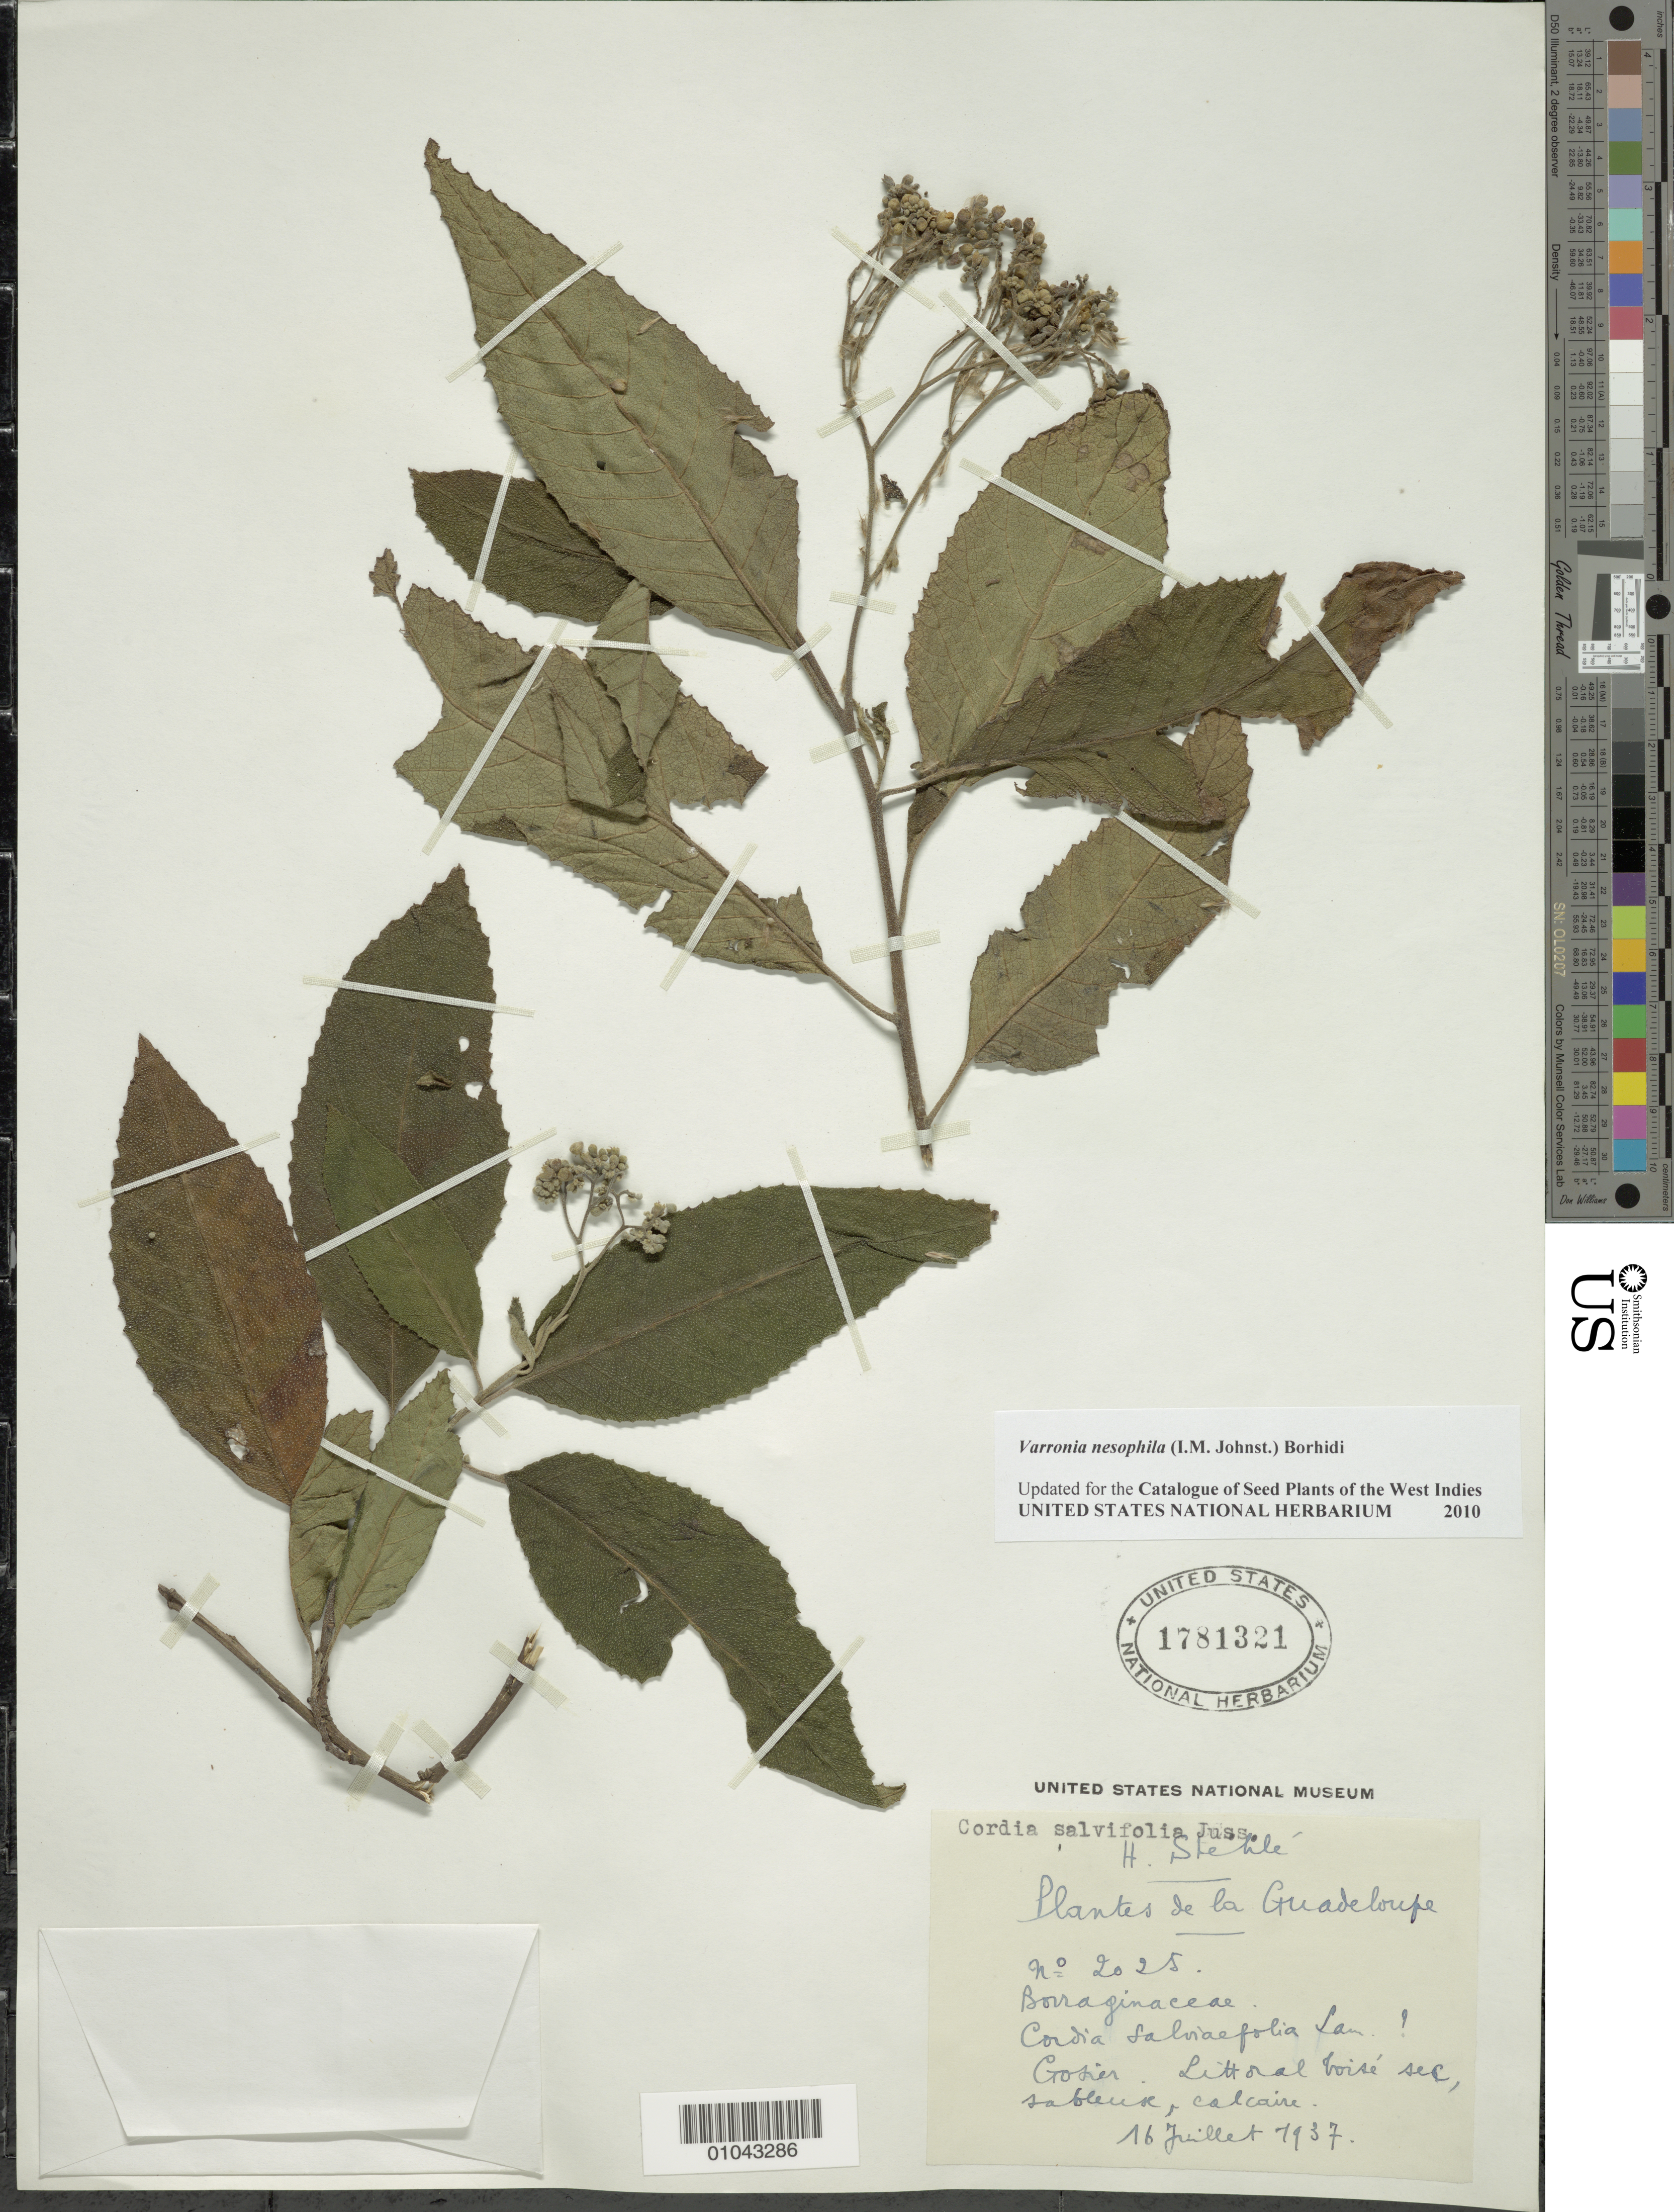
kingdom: Plantae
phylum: Tracheophyta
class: Magnoliopsida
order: Boraginales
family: Cordiaceae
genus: Varronia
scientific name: Varronia nesophila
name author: (I.M. Johnst.) Borhidi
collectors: H. Stehlé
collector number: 2025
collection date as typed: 16 Jul 1937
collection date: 1937-07-16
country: Guadeloupe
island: Grande Terre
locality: Gosier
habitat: Littoral boisé sec, sableux, calcaire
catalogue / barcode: US 1781321